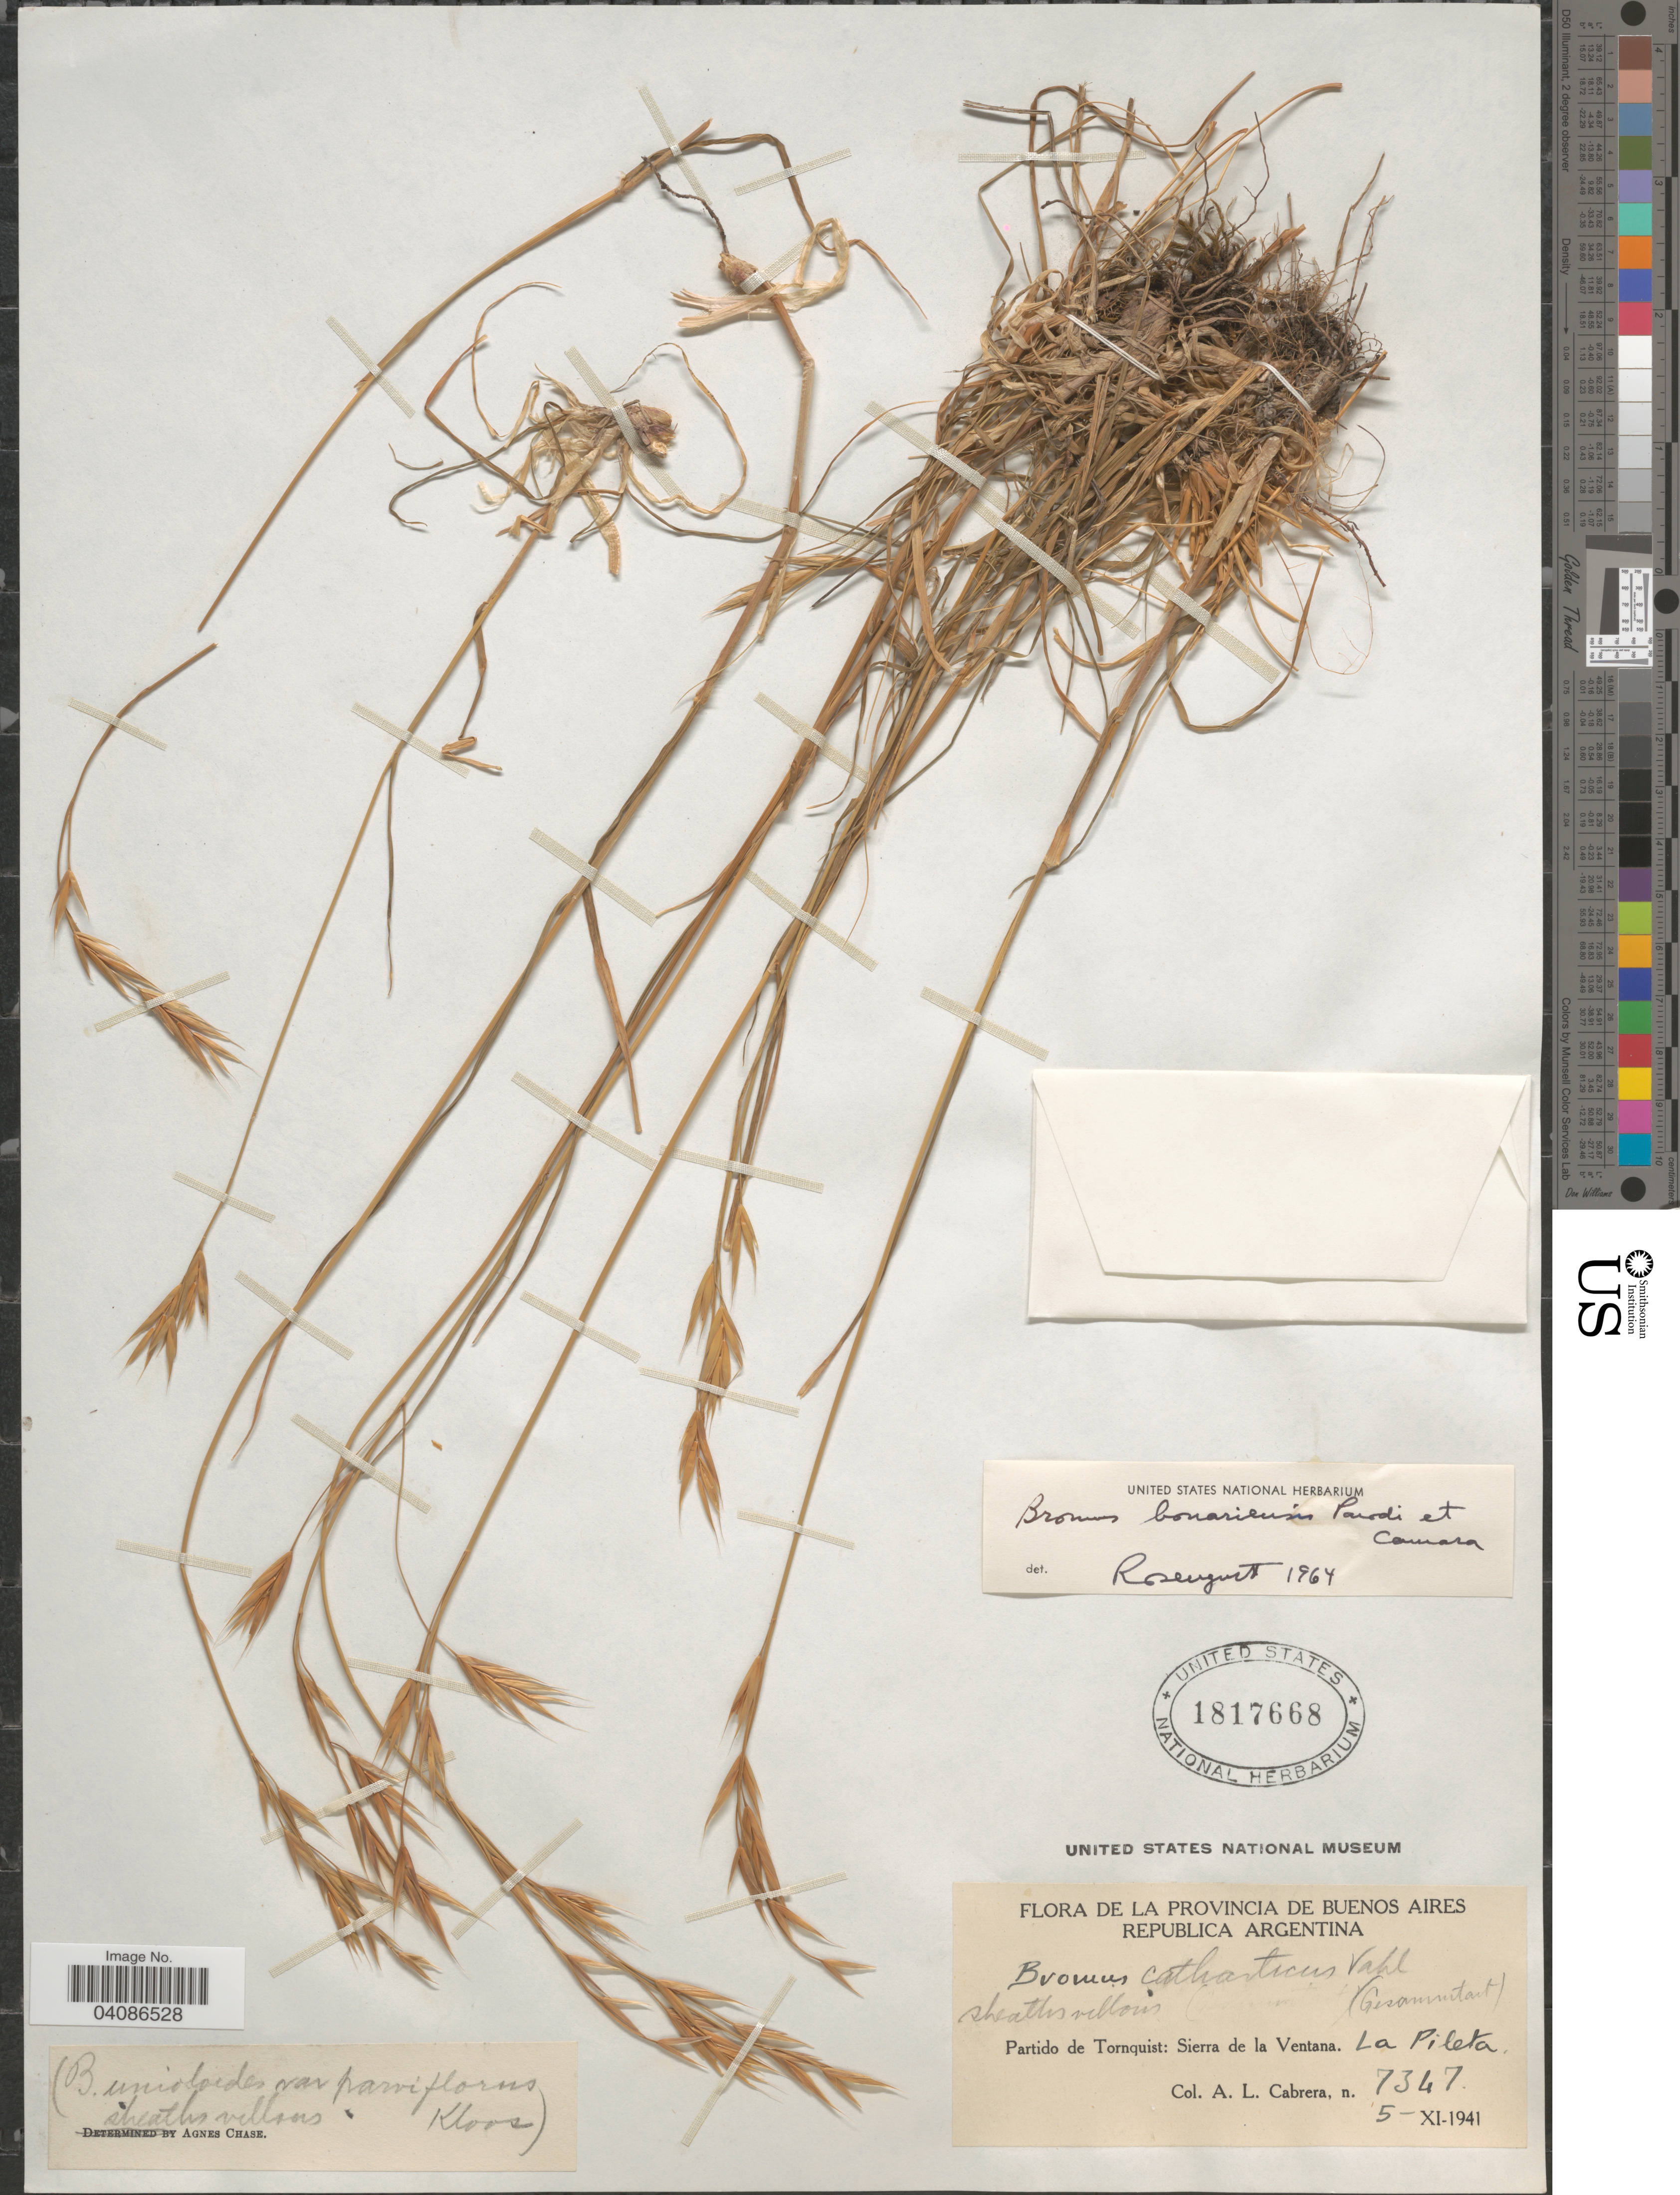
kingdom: Plantae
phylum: Tracheophyta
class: Liliopsida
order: Poales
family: Poaceae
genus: Bromus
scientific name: Bromus bonariensis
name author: Parodi & Camara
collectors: A. L. Cabrera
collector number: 7347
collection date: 1941-11-05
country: Argentina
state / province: Buenos Aires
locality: Republica Argentina. Partido de Tornquist: Sierra de la Ventana. La Pileta.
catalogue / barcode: US 1817668